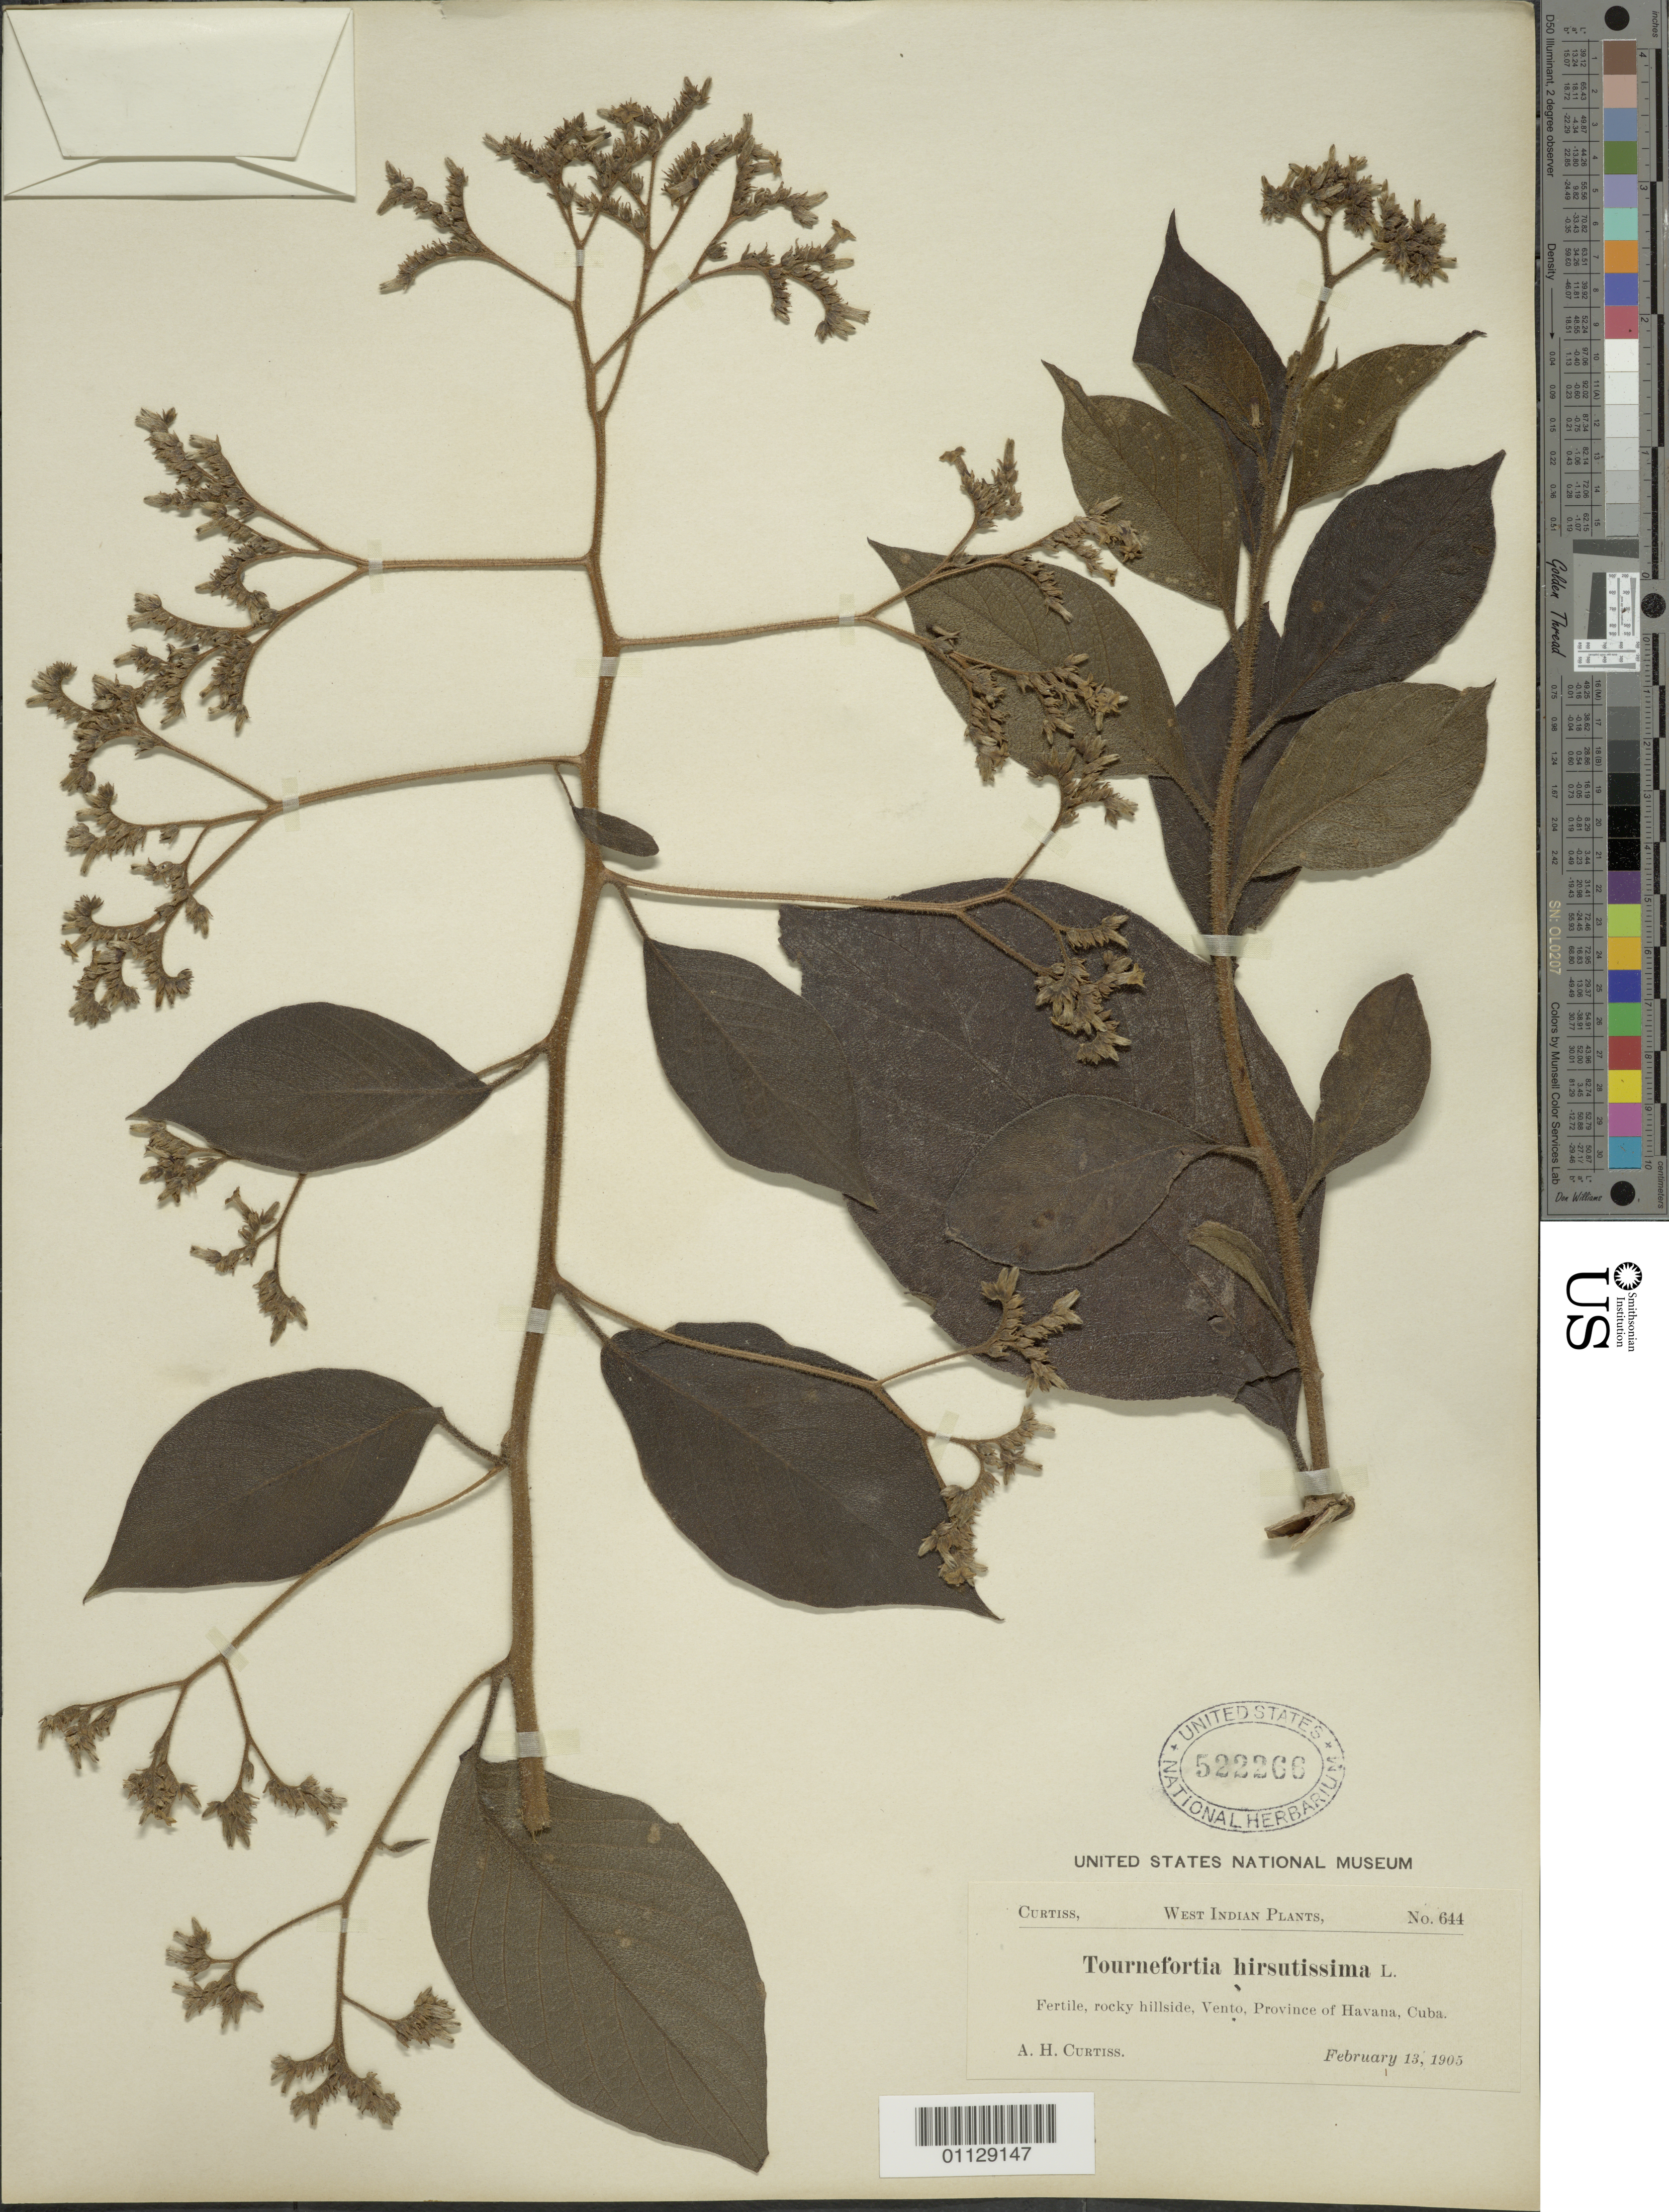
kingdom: Plantae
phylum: Tracheophyta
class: Magnoliopsida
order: Boraginales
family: Heliotropiaceae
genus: Tournefortia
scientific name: Tournefortia hirsutissima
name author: L.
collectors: A. H. Curtiss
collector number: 644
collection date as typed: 13 Feb 1905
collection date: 1905-02-13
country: Cuba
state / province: La Habana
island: Cuba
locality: Fertile, rocky hillside, Vento, Province of Havana, Cuba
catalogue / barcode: US 522266